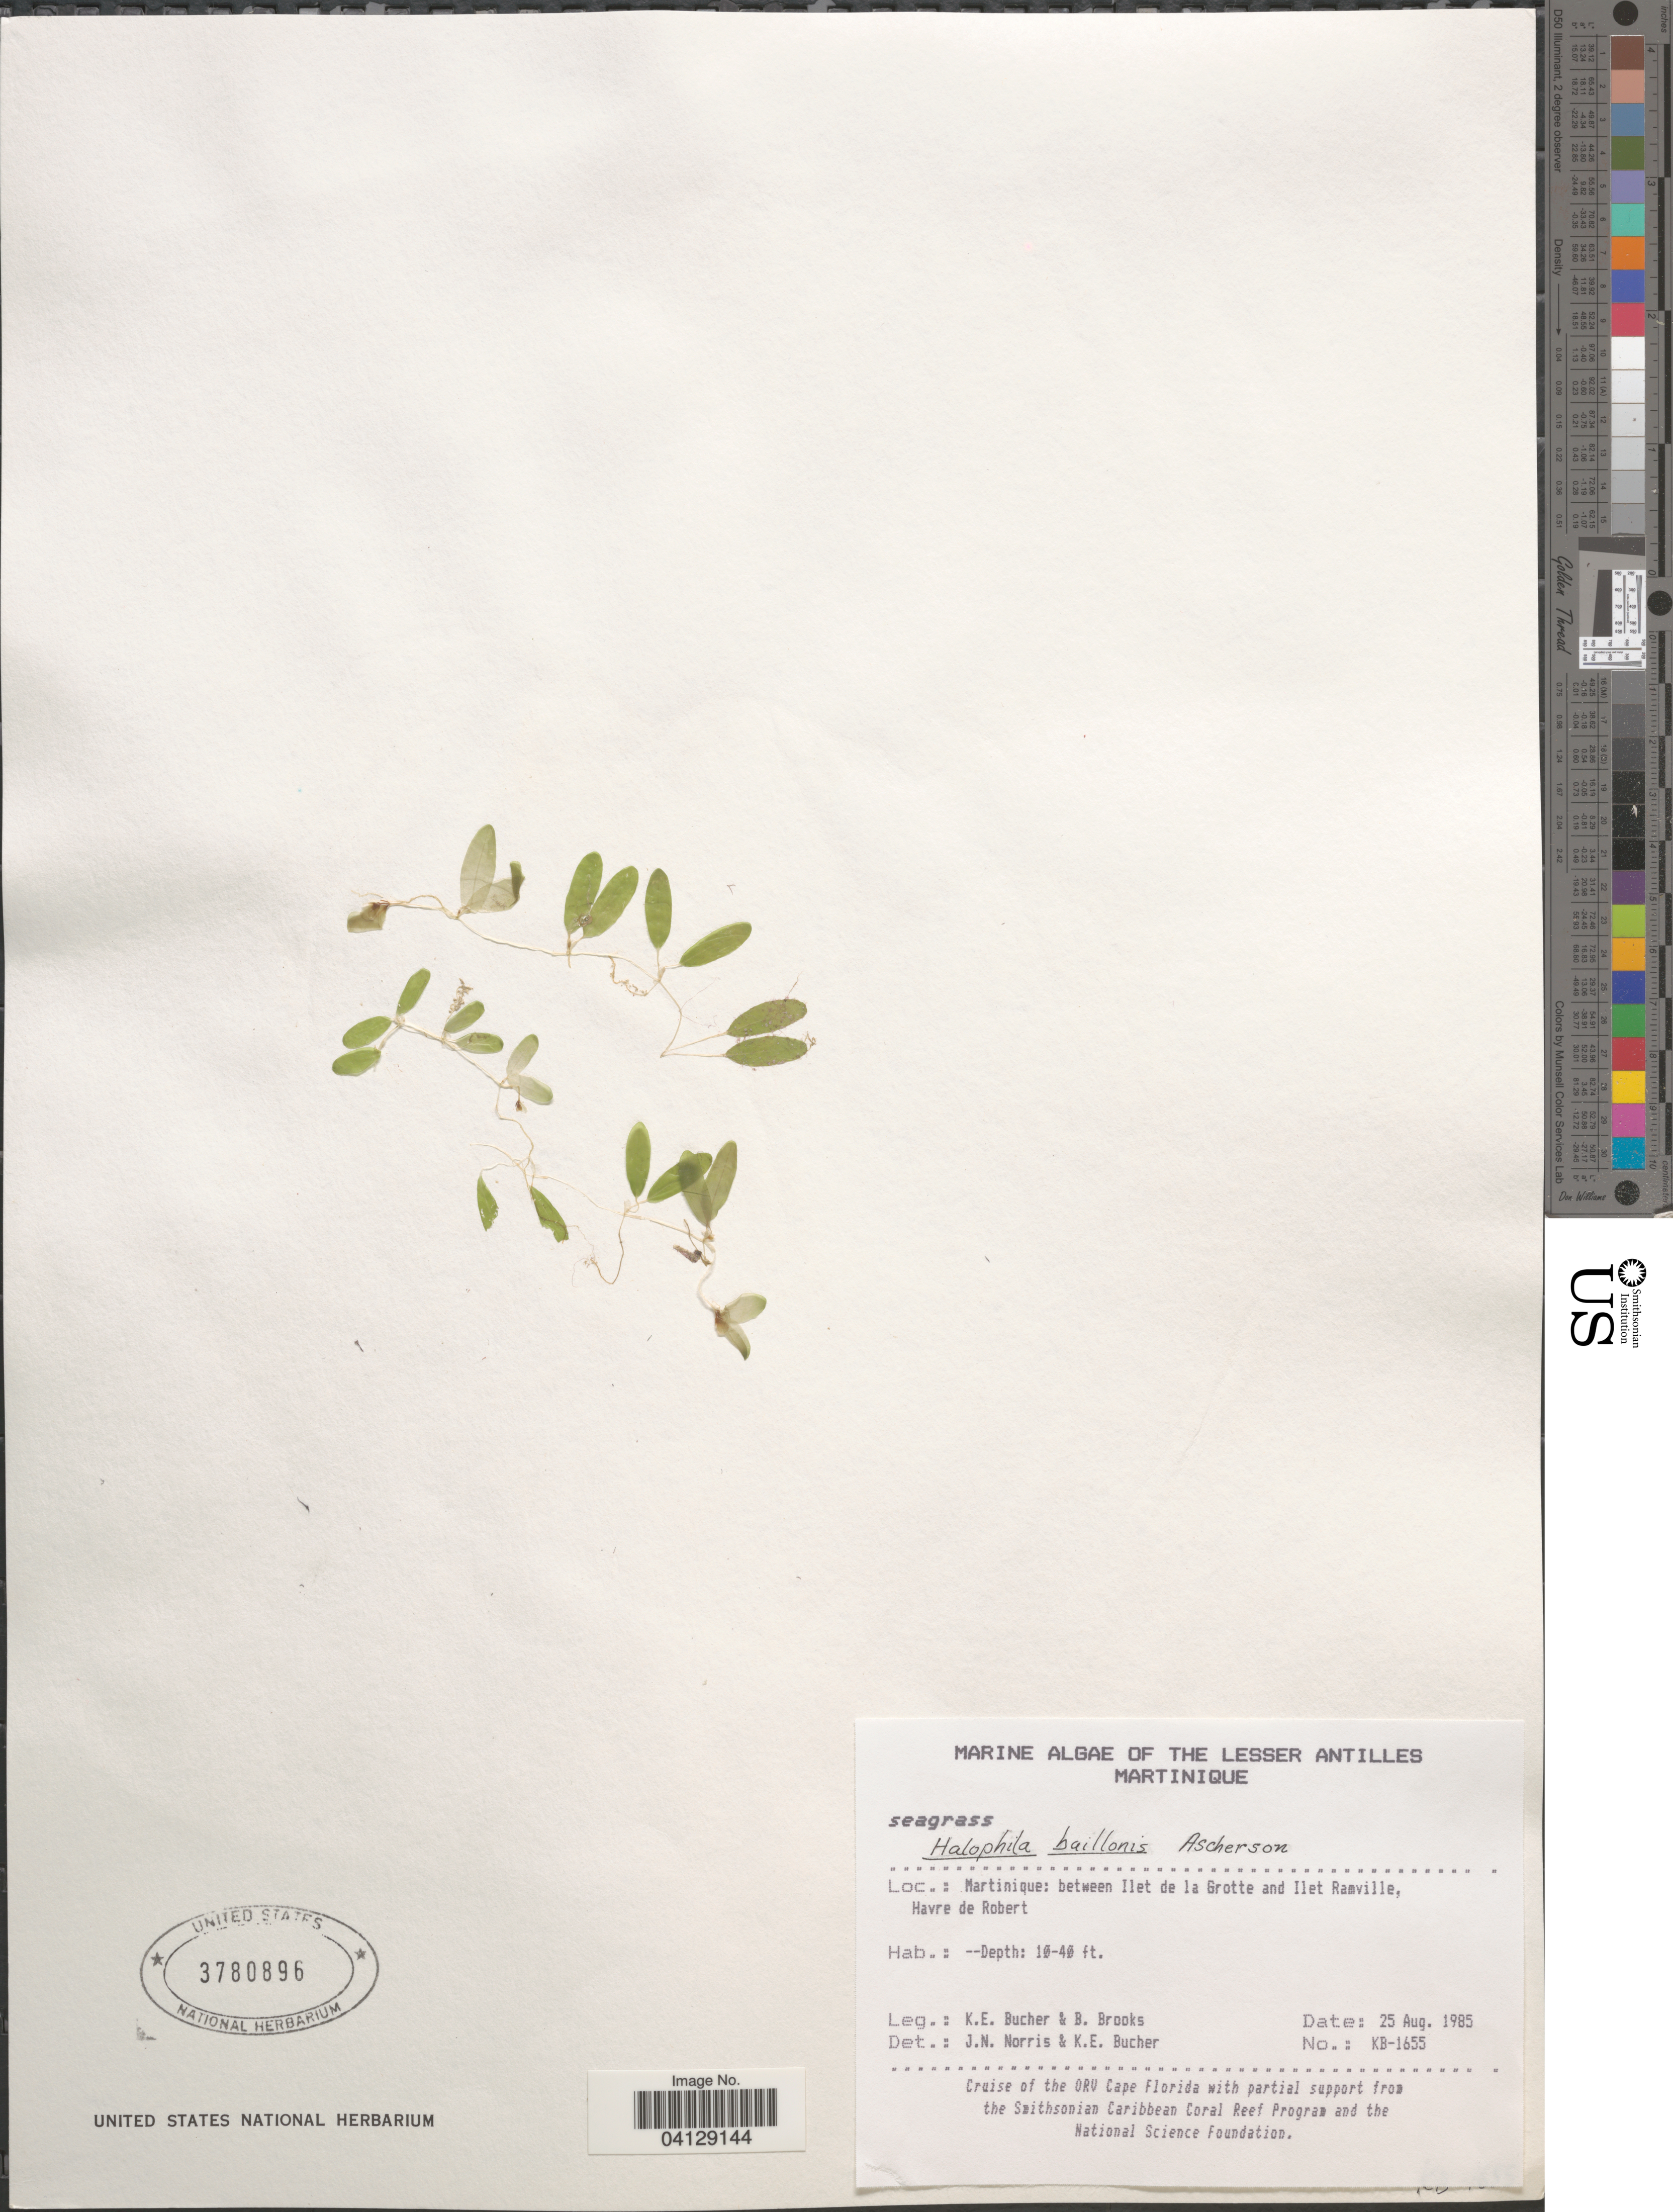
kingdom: Plantae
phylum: Tracheophyta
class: Liliopsida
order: Alismatales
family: Hydrocharitaceae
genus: Halophila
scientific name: Halophila baillonis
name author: Asch. ex Dickie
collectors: K. E. Bucher & B. Brooks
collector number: KB-1655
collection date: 1985-08-25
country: Martinique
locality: The Lesser Antilles. Between Ilet de la Grotte and Ilet Ramville, Havre de Robert.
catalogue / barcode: US 3780896